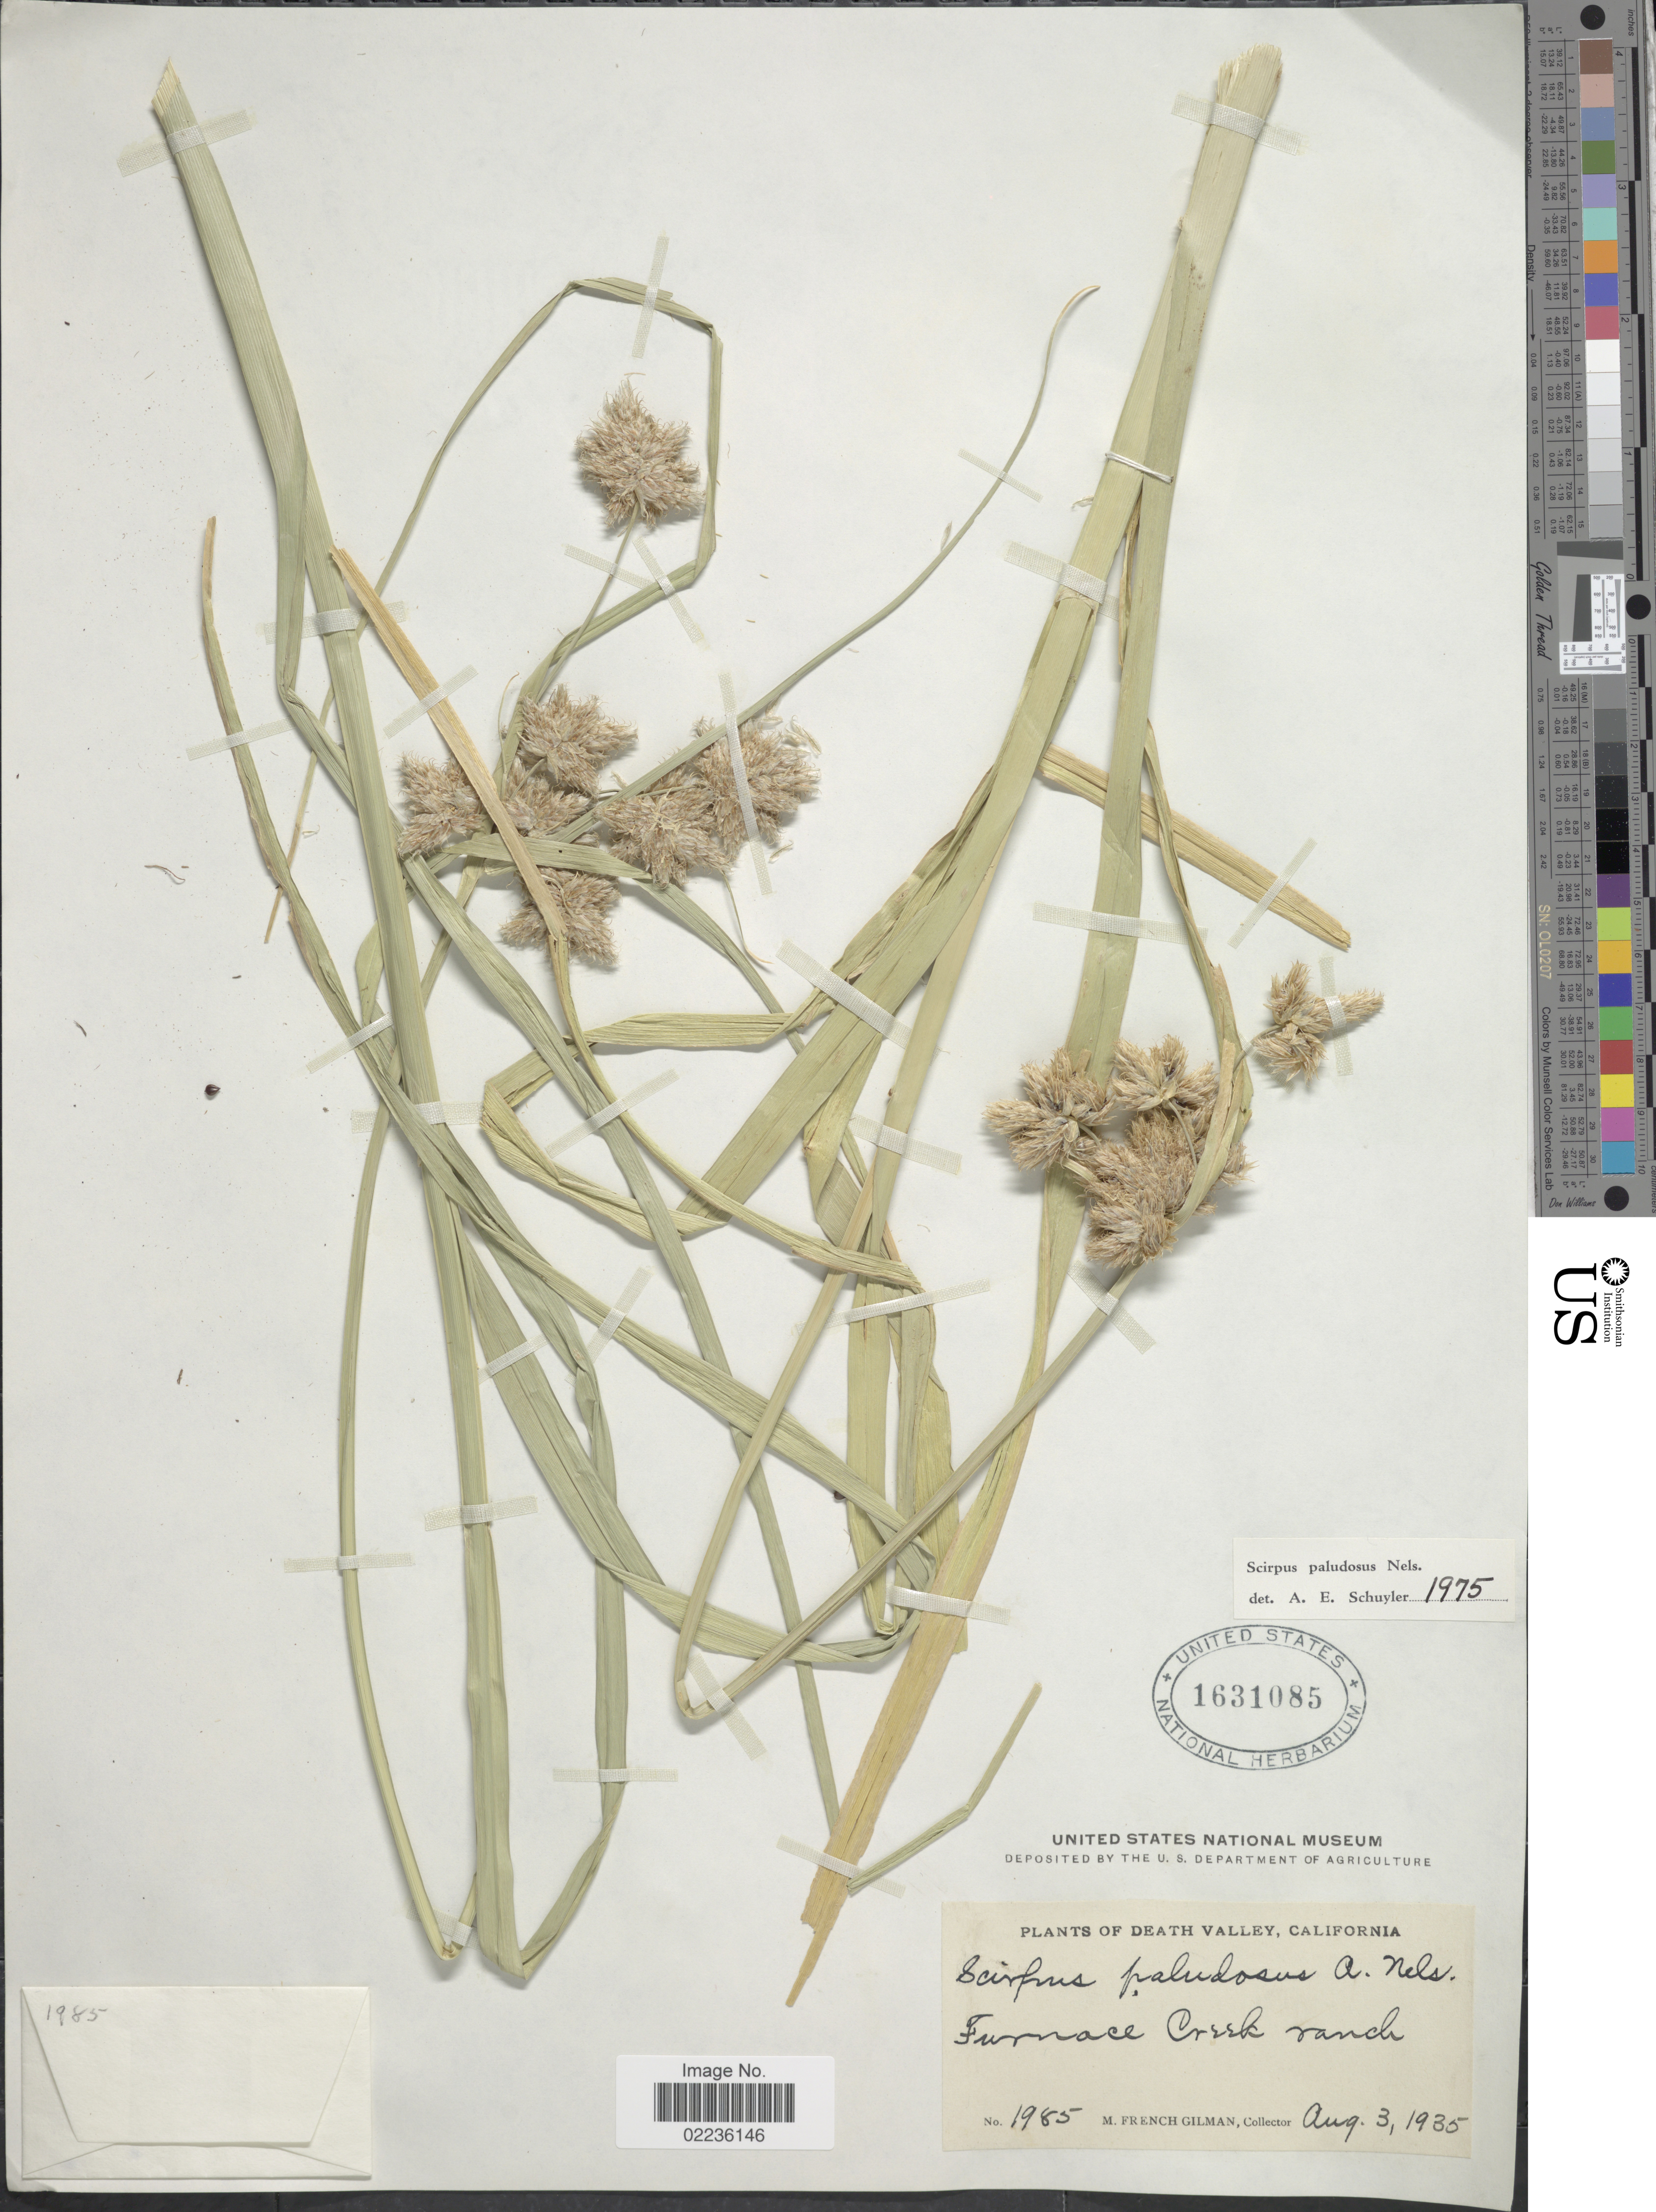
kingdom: Plantae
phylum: Tracheophyta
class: Liliopsida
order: Poales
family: Cyperaceae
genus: Bolboschoenus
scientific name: Bolboschoenus maritimus subsp. paludosus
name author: (A. Nelson) T. Koyama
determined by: Strong, M. T., (US), Smithsonian Institution - National Museum of Natural History (UNITED STATES)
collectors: M. F. Gilman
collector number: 1985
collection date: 1935-08-03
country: United States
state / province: California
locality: Death Valley. Furnace Creek ranch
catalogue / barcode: US 1631085